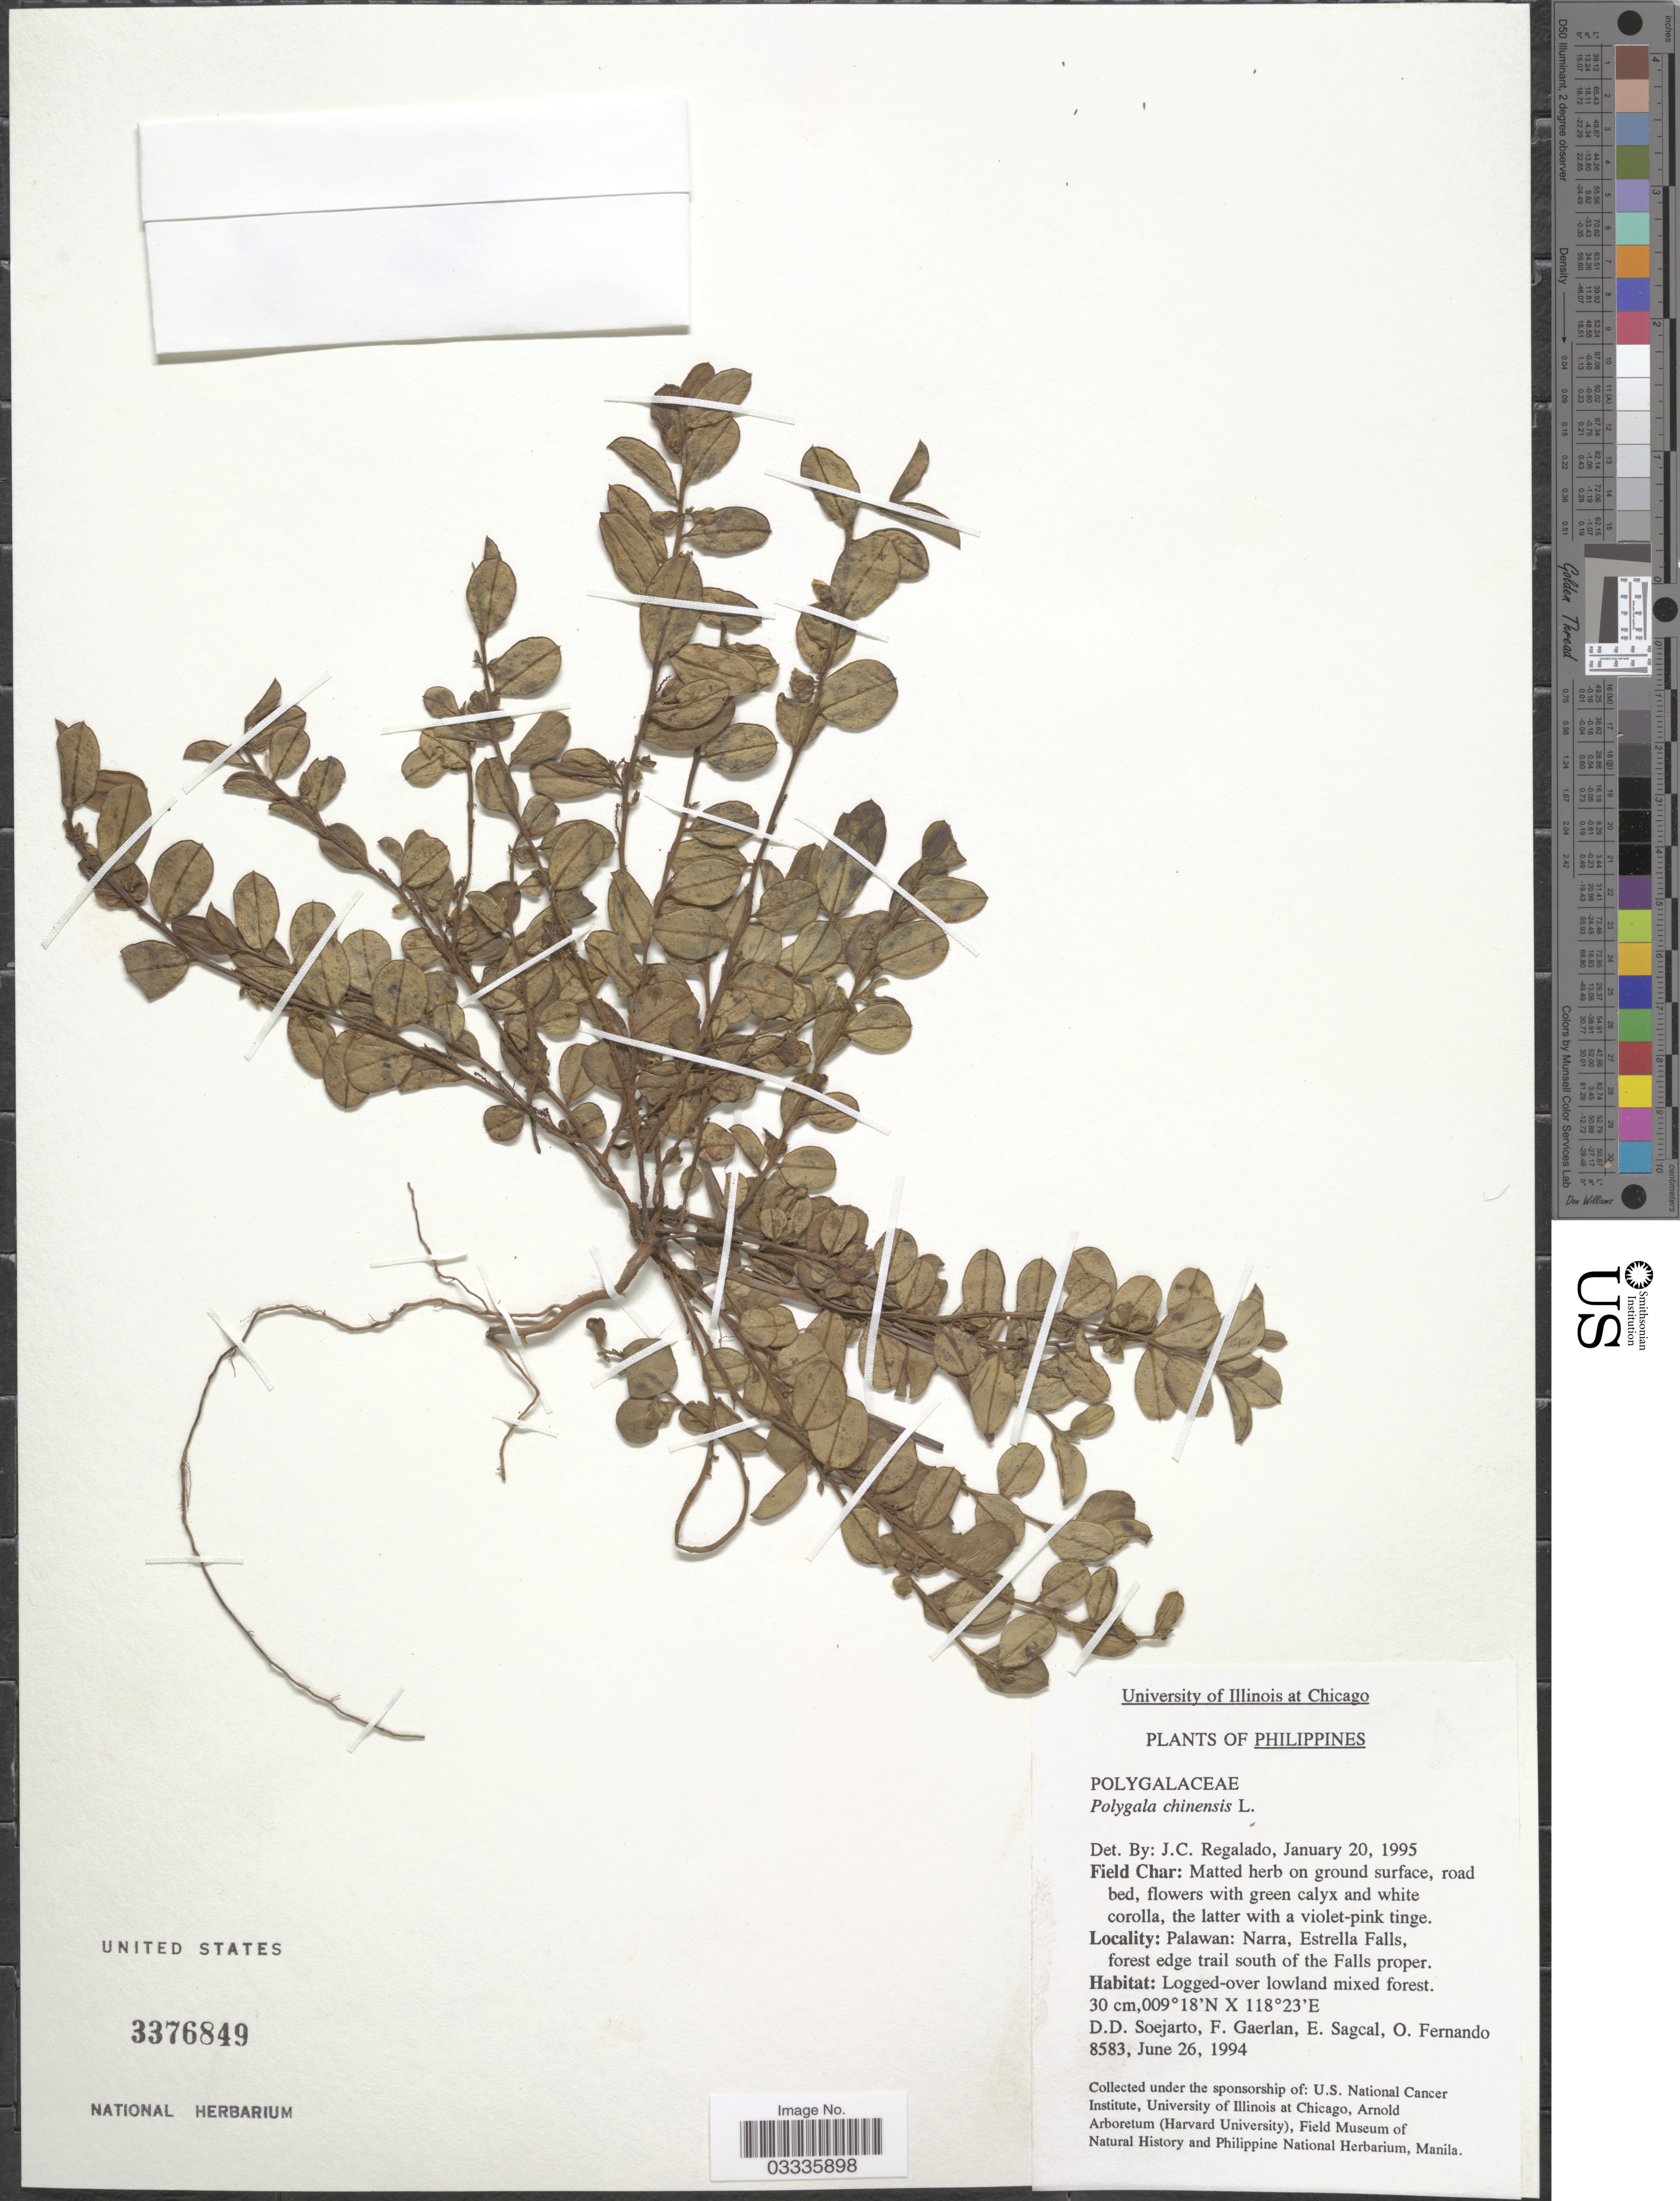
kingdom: Plantae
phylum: Tracheophyta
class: Magnoliopsida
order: Fabales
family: Polygalaceae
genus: Polygala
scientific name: Polygala chinensis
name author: L.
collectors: F. Gaerlan, E. Sagcal & O. Fernando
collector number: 8583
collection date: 1994-06-26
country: Philippines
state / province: Mimaropa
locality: Palawan: Narra, Estrella Falls, forest edge trail south of the Falls proper.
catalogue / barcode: US 3376849